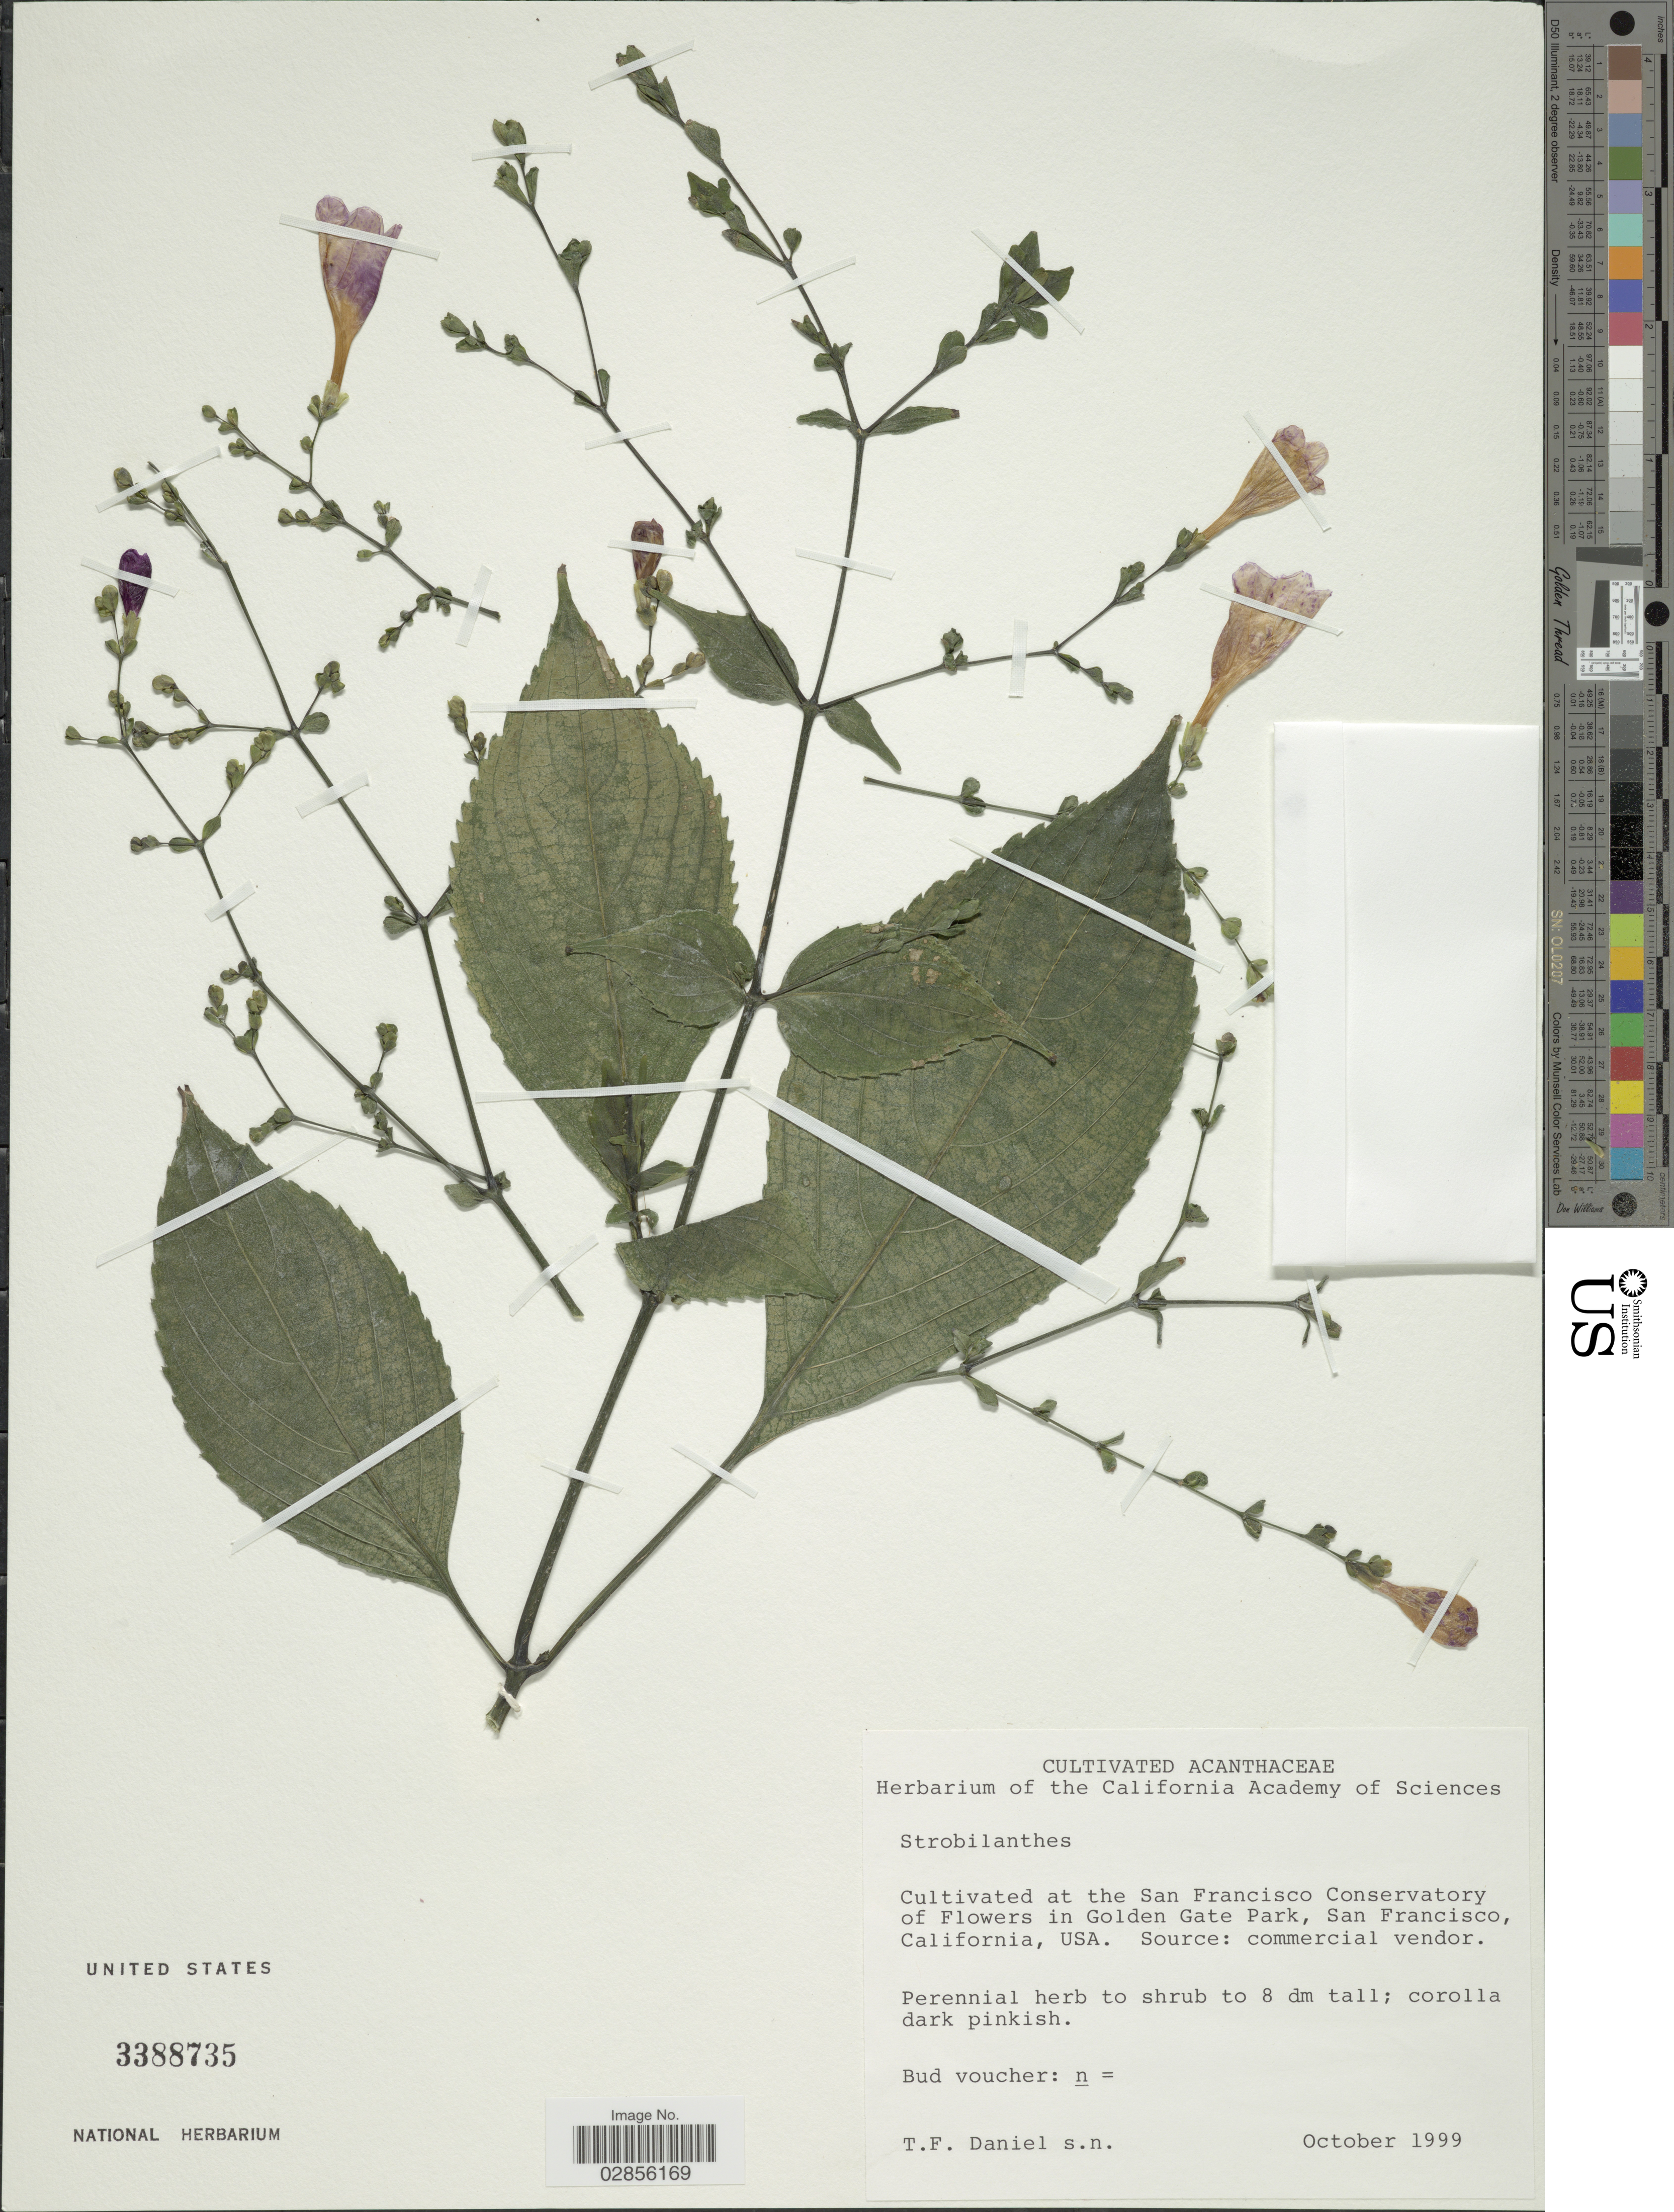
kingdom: Plantae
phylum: Tracheophyta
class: Magnoliopsida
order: Lamiales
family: Acanthaceae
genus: Strobilanthes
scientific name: Strobilanthes sp.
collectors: T. F. Daniel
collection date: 1999-10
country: United States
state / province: California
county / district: San Francisco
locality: San Francisco Conservatory of Flowers in Golden Gate Park, San Francisco.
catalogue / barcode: US 3388735